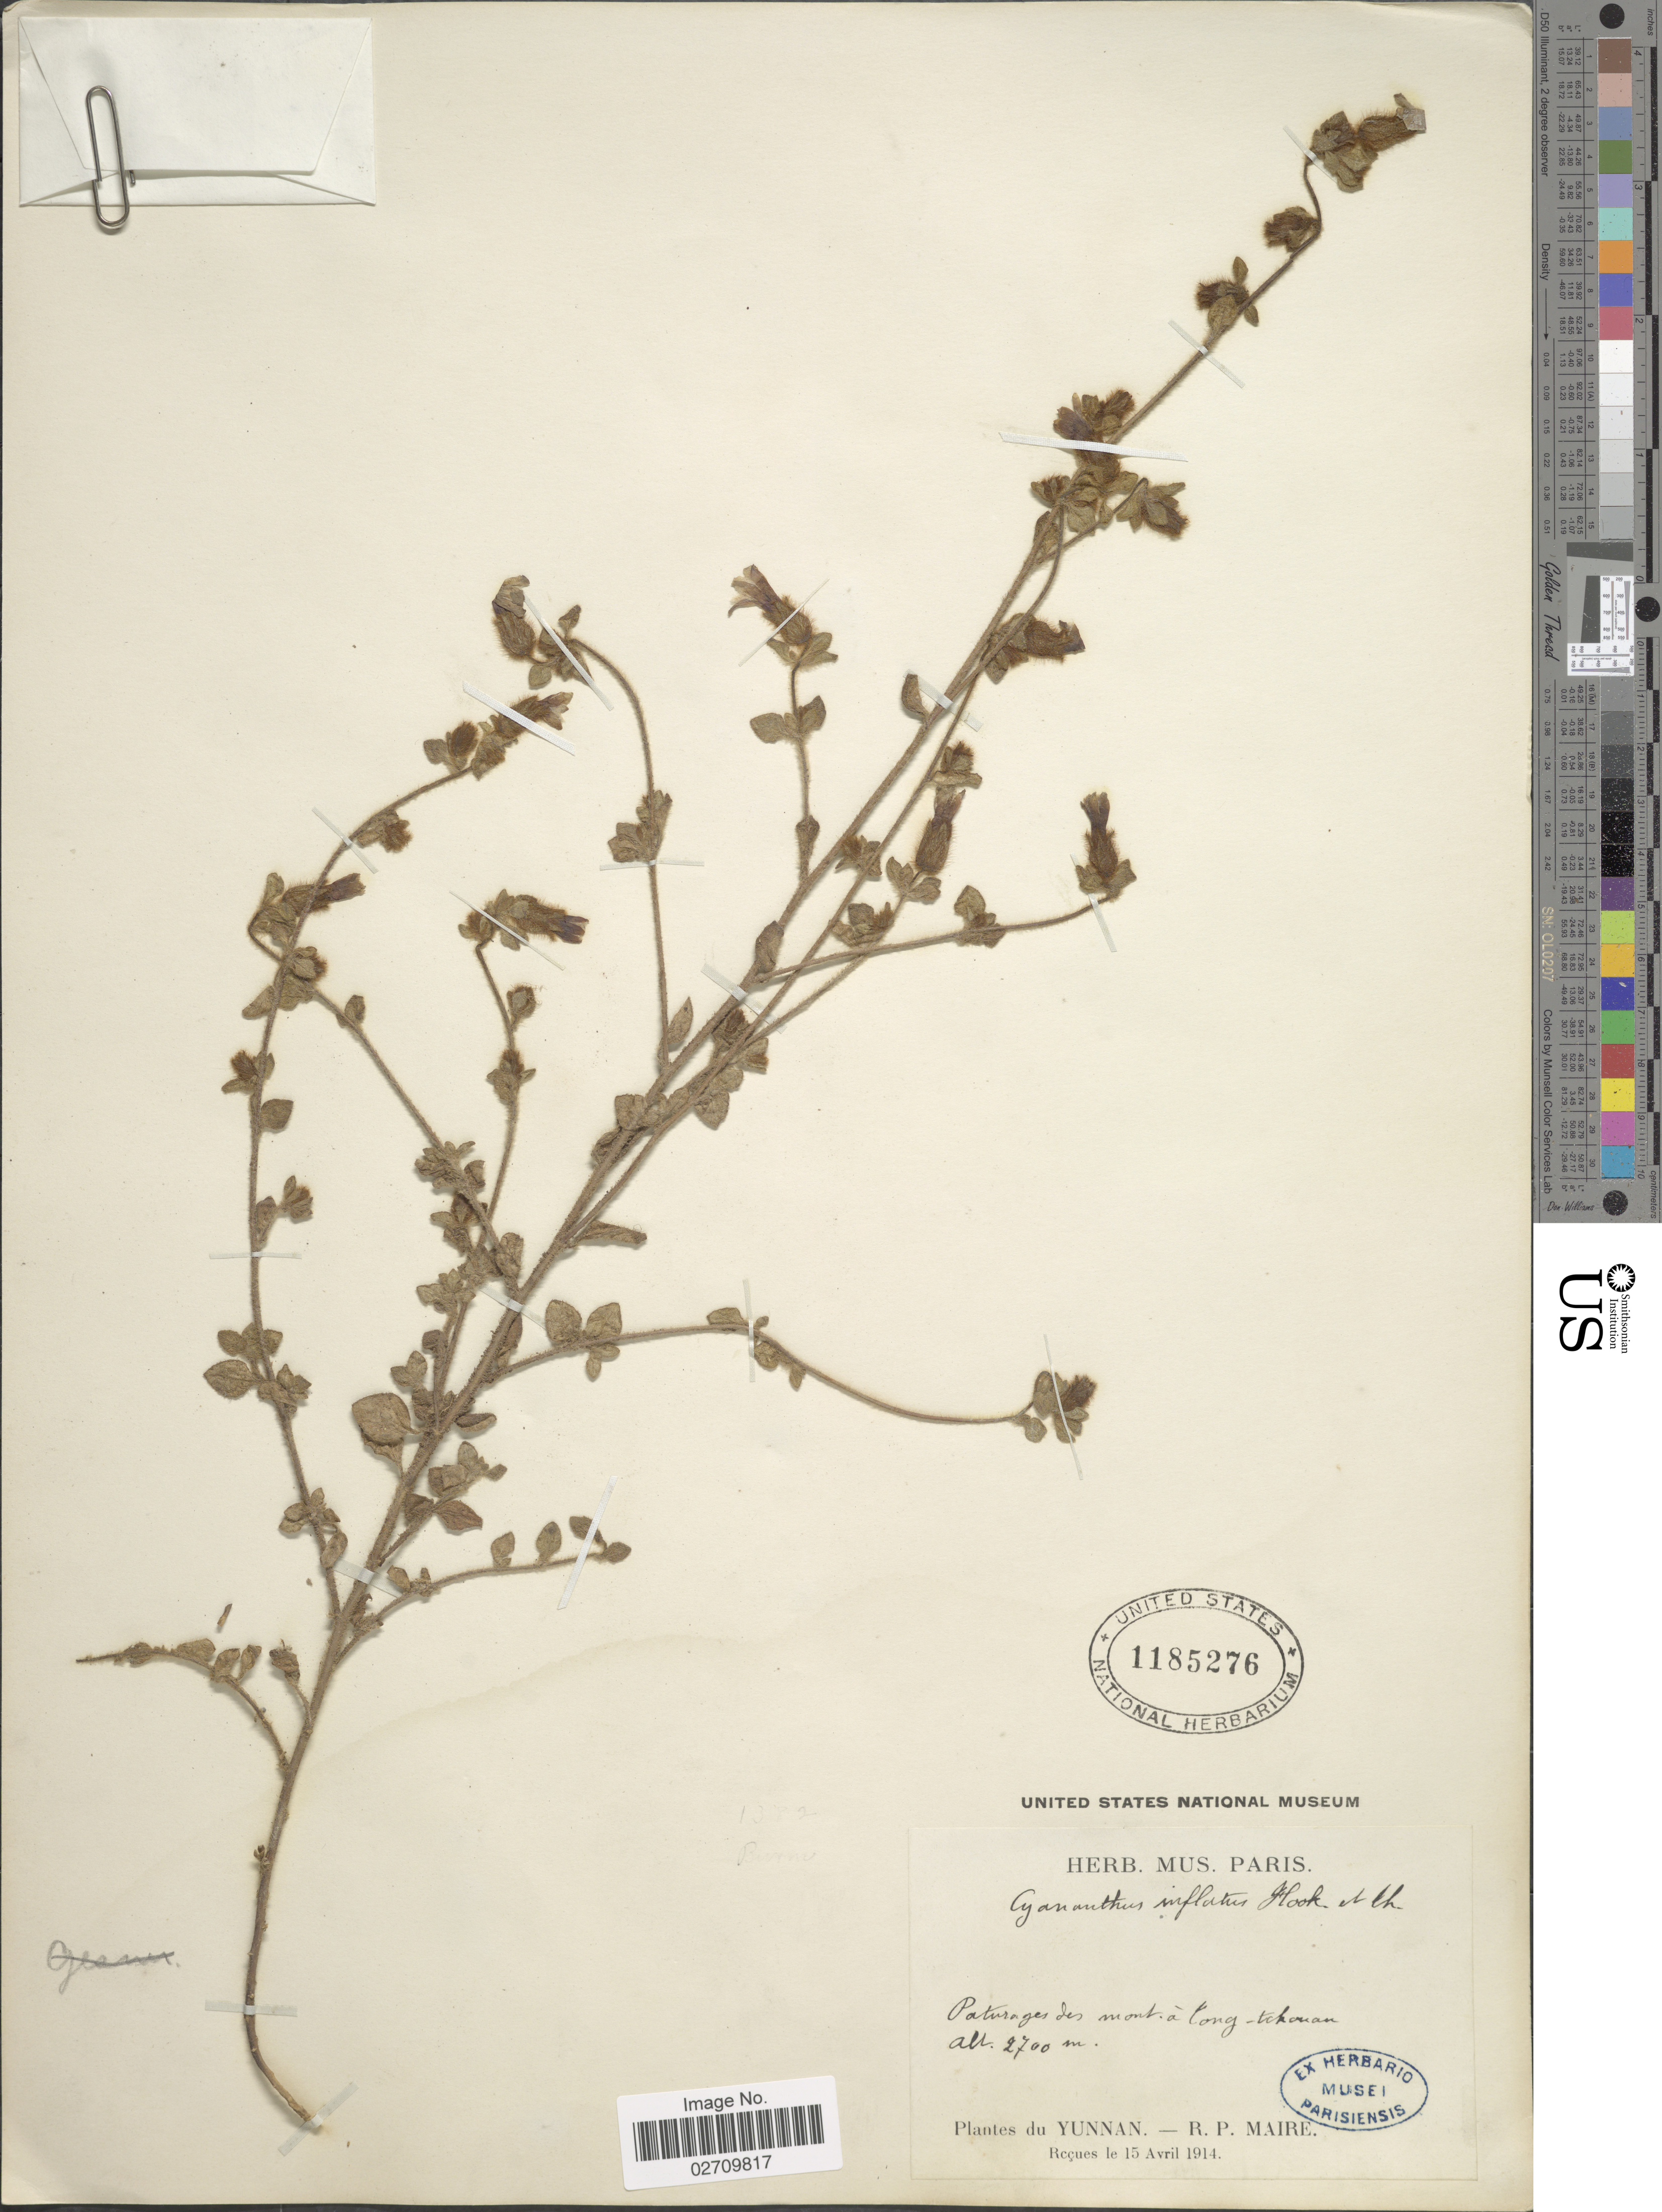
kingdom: Plantae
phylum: Tracheophyta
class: Magnoliopsida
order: Asterales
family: Campanulaceae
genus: Cyananthus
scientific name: Cyananthus inflatus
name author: Hook. f. & Thomson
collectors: R.-P. Maire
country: China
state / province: Yunnan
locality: Paturages des mont a long tckonan [interpreted]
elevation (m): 2700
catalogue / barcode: US 1185276